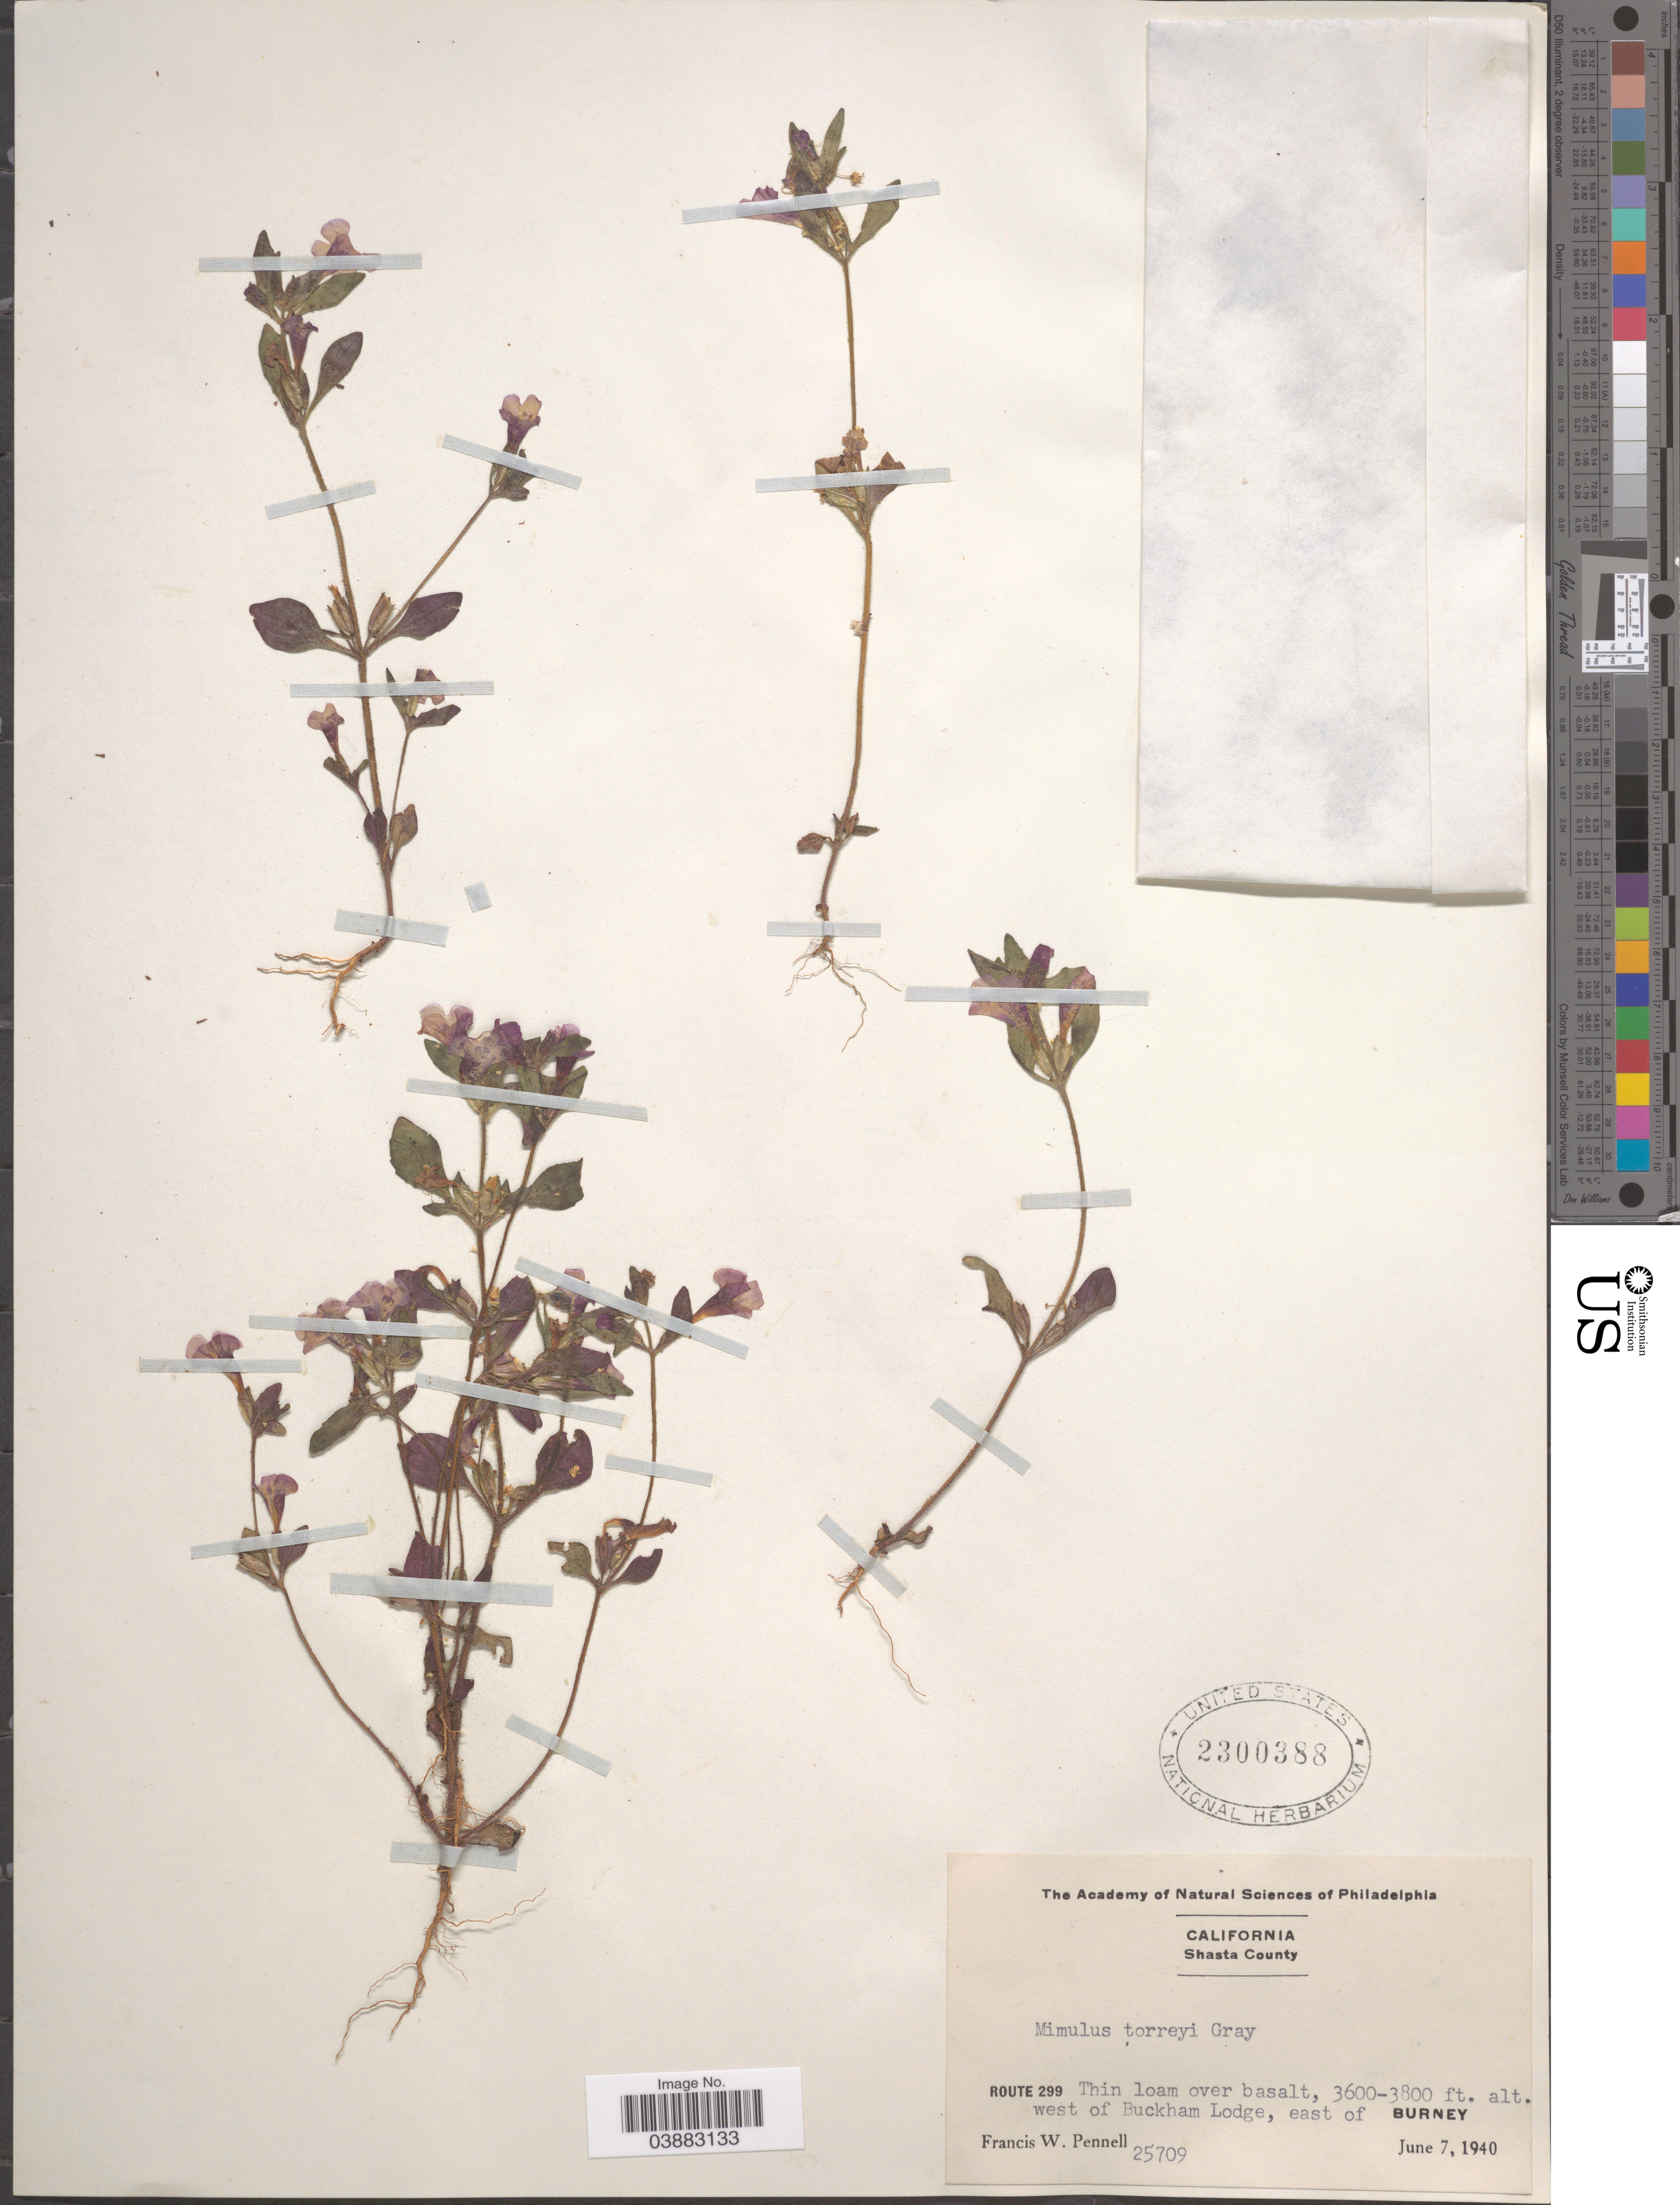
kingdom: Plantae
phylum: Tracheophyta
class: Magnoliopsida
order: Lamiales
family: Phrymaceae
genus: Mimulus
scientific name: Mimulus torreyi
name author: A. Gray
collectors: F. W. Pennell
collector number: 25709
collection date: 1940-06-07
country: United States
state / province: California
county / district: Shasta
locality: Shasta County. Route 299. Thin loam over basalt, west of Buckham Lodge, east of Burney.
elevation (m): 1097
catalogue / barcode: US 2300388